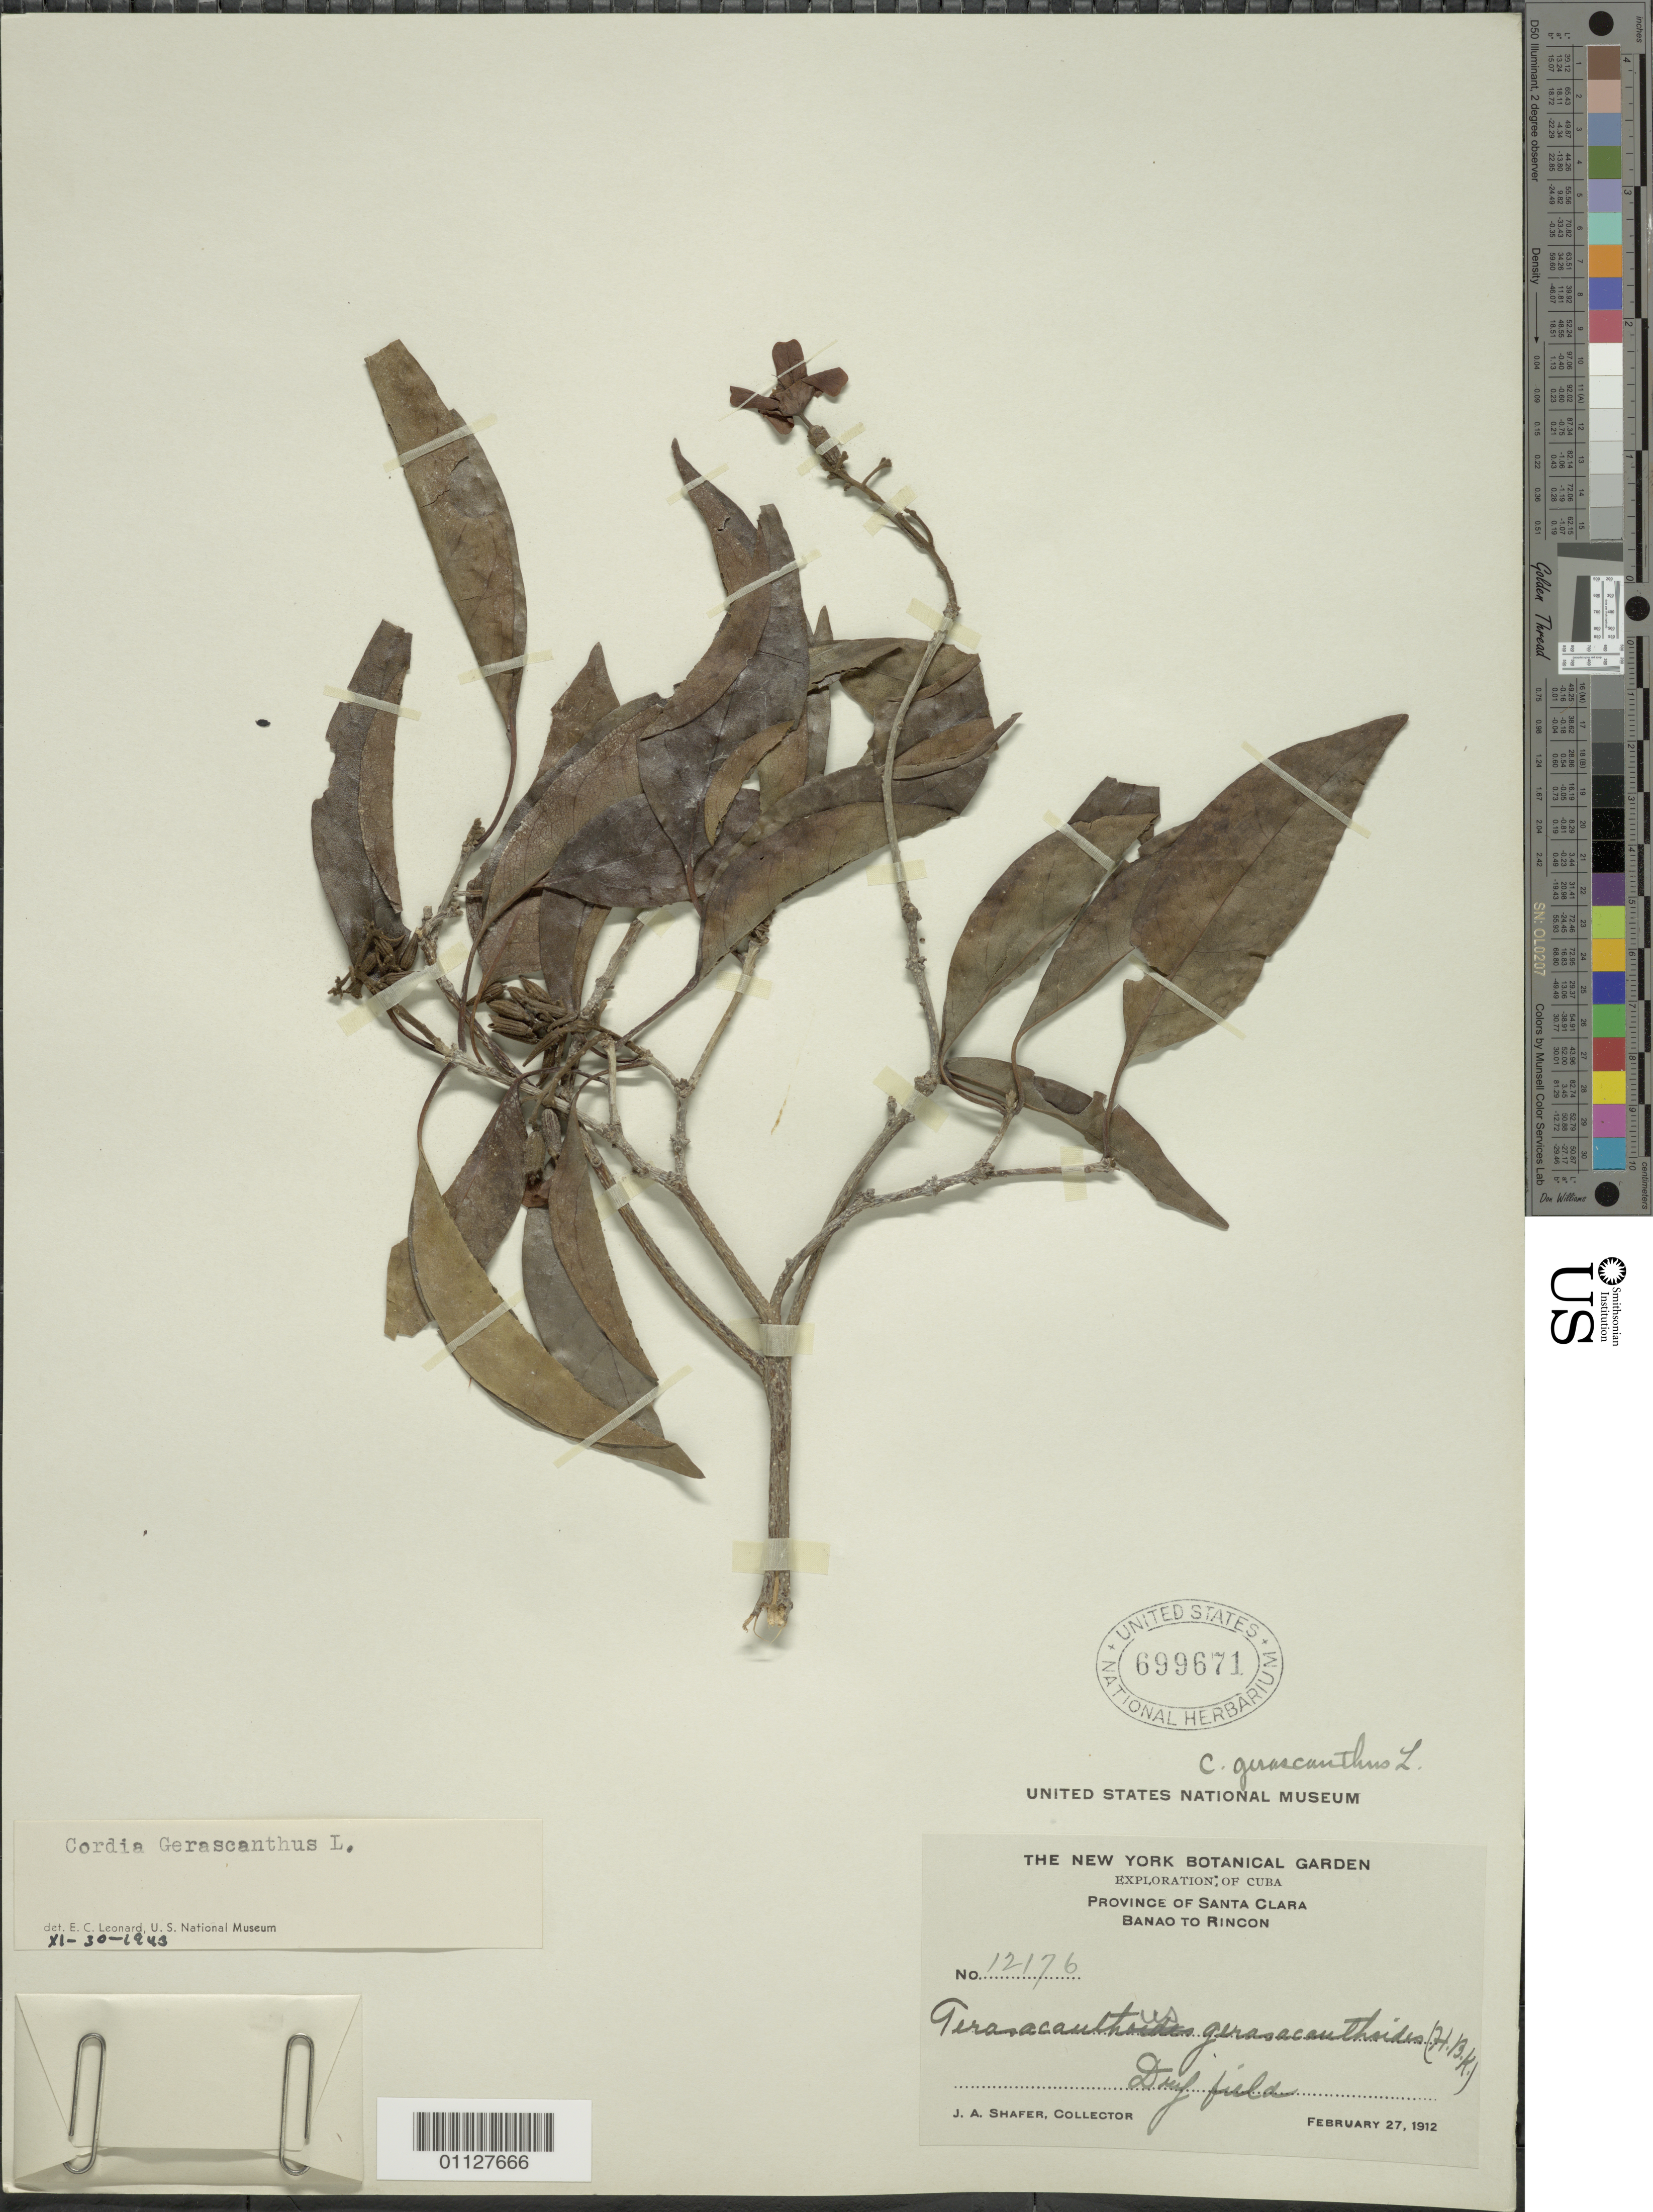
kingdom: Plantae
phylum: Tracheophyta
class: Magnoliopsida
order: Boraginales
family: Cordiaceae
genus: Cordia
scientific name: Cordia gerascanthus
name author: L.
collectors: J. A. Shafer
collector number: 12176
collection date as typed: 27 Feb 1912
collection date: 1912-02-27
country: Cuba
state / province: Sancti Spiritus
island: Cuba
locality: Banao to Rincon Dry field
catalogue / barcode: US 699671